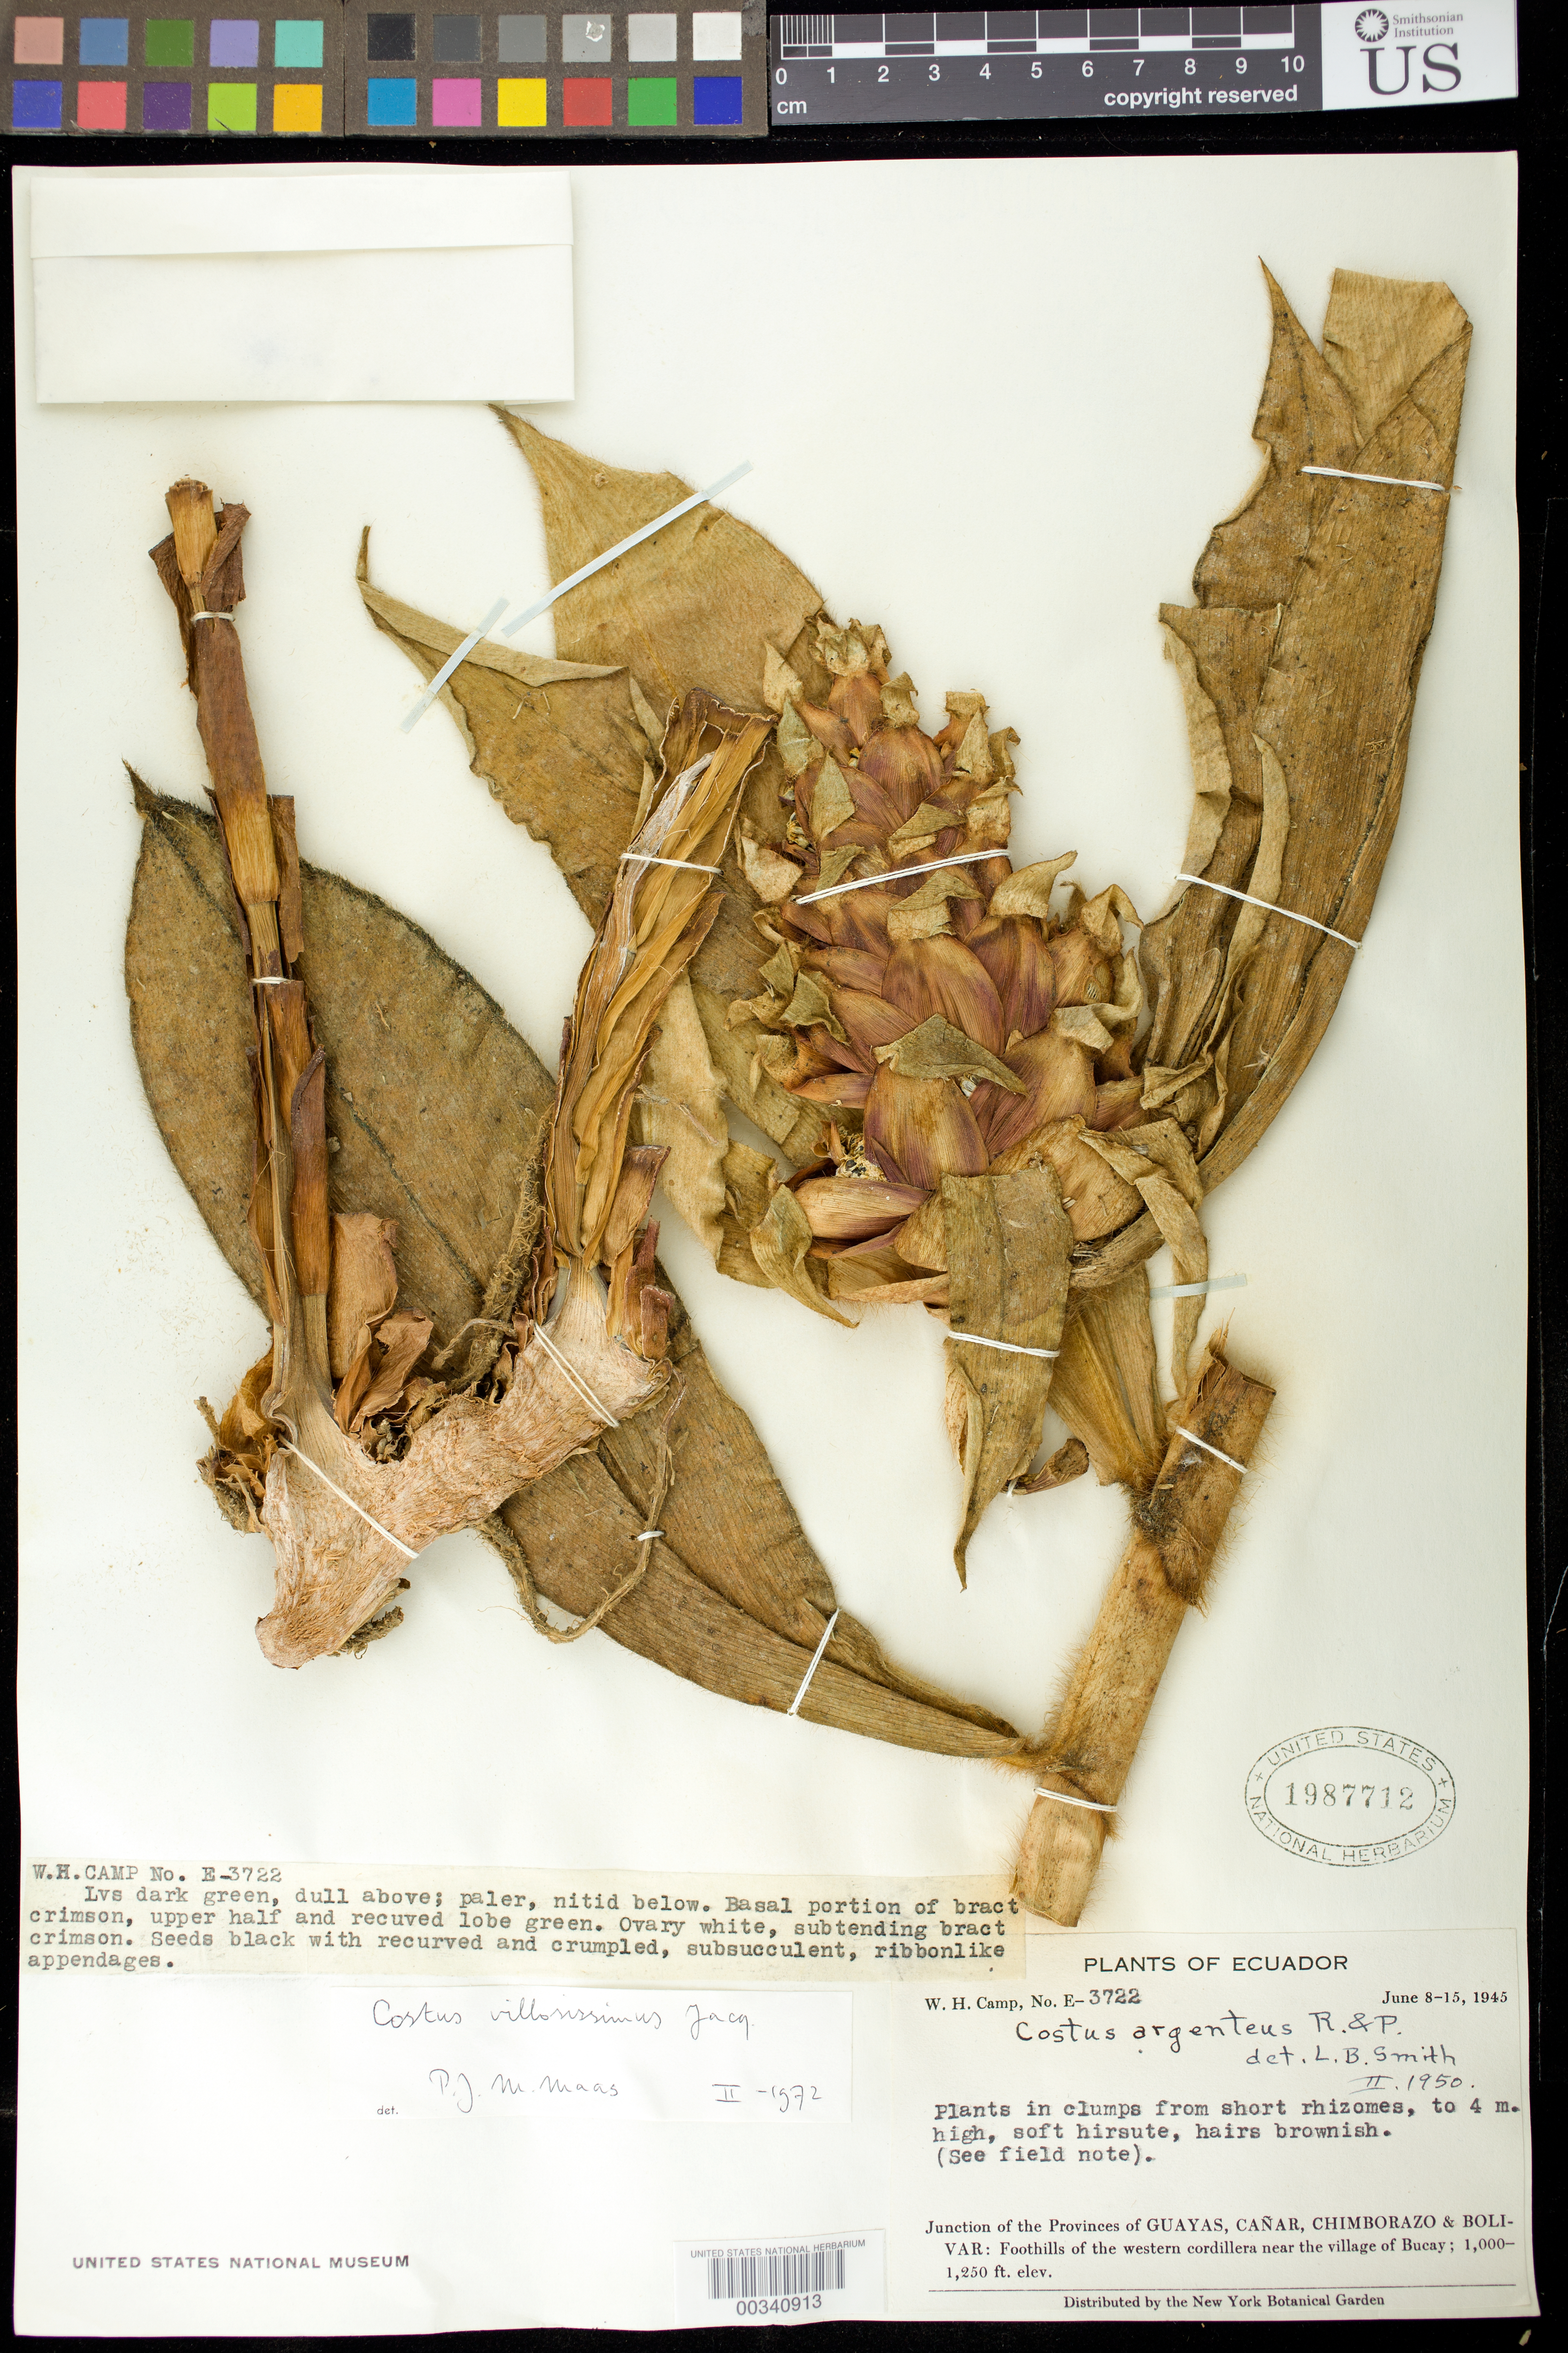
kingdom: Plantae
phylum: Tracheophyta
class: Liliopsida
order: Zingiberales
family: Costaceae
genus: Costus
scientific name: Costus villosissimus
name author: Jacq.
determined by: Maas, Paul J. M.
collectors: W. H. Camp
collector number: E-3722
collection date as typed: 08 Jun 1945 to 15 Jun 1945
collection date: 1945-06-08/1945-06-15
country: Ecuador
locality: Junction of Prov of Guayas, Canar, Chimborazo and Bolivar: foothills of western Cordillera near Village of Bucay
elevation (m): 305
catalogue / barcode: US 1987712